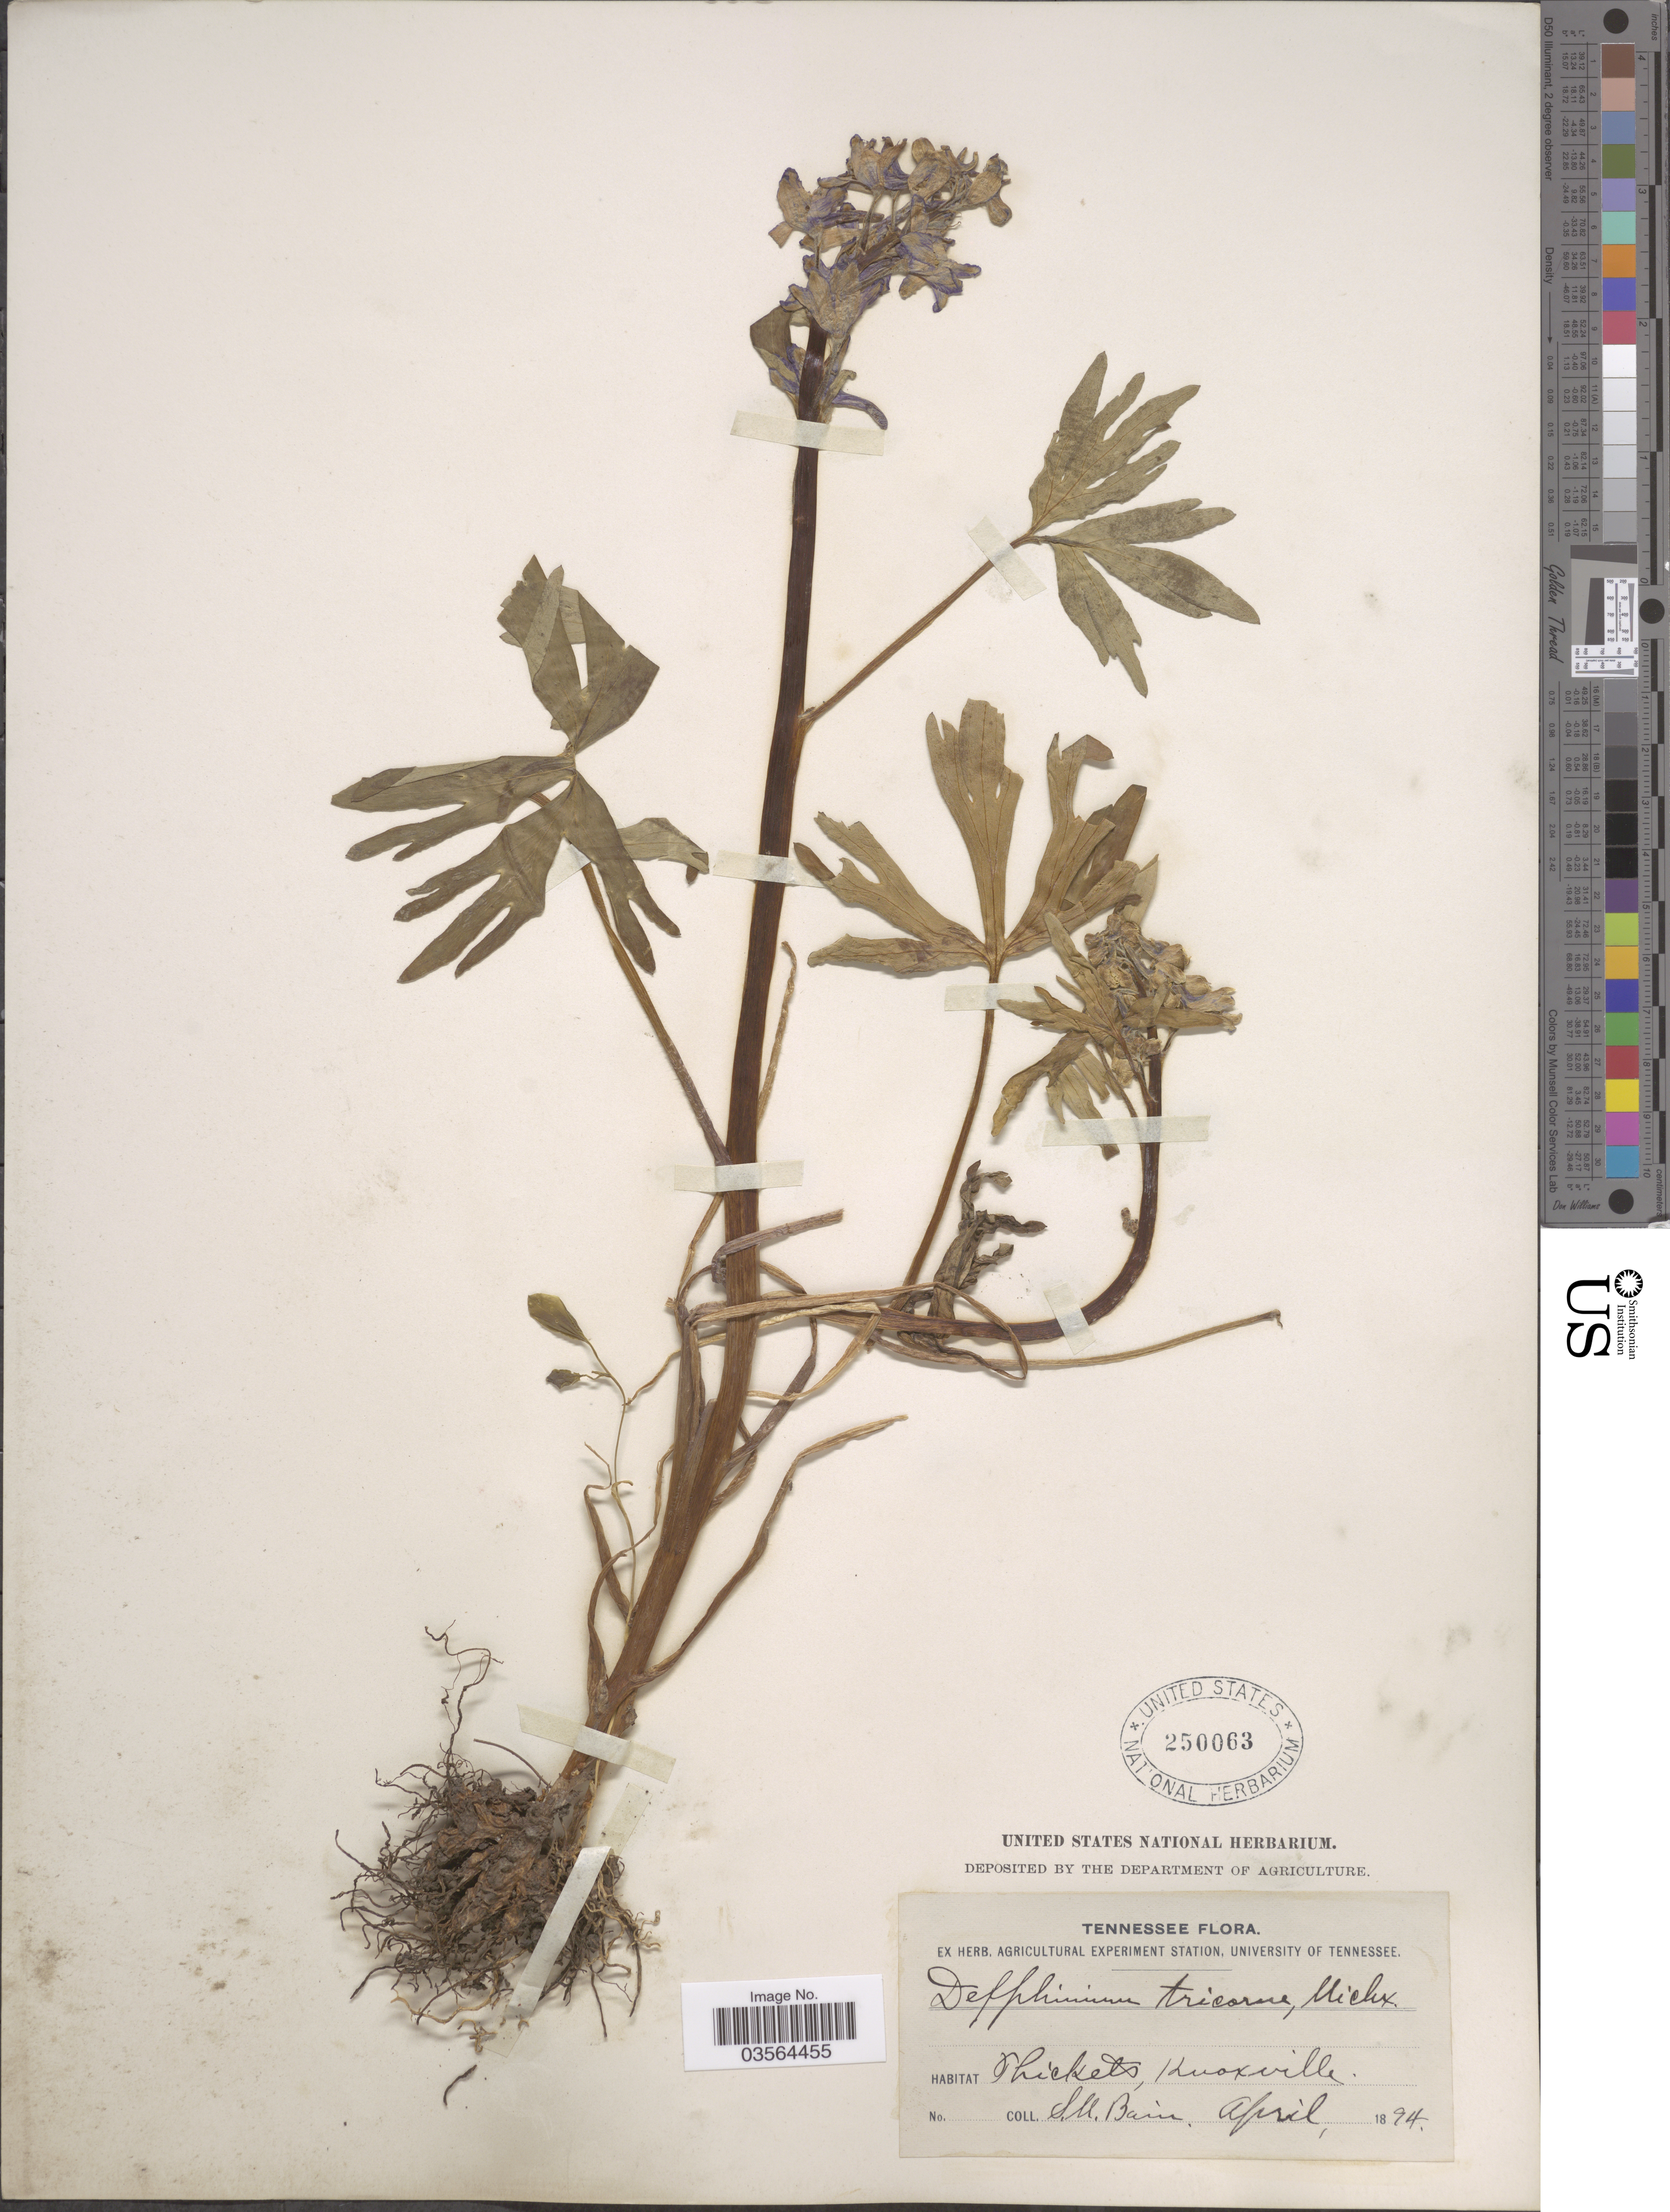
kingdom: Plantae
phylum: Tracheophyta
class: Magnoliopsida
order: Ranunculales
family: Ranunculaceae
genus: Delphinium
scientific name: Delphinium tricorne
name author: Michx.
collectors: S. M. Bain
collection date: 1894-04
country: United States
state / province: Tennessee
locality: Thickets, Knoxville.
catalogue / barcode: US 250063